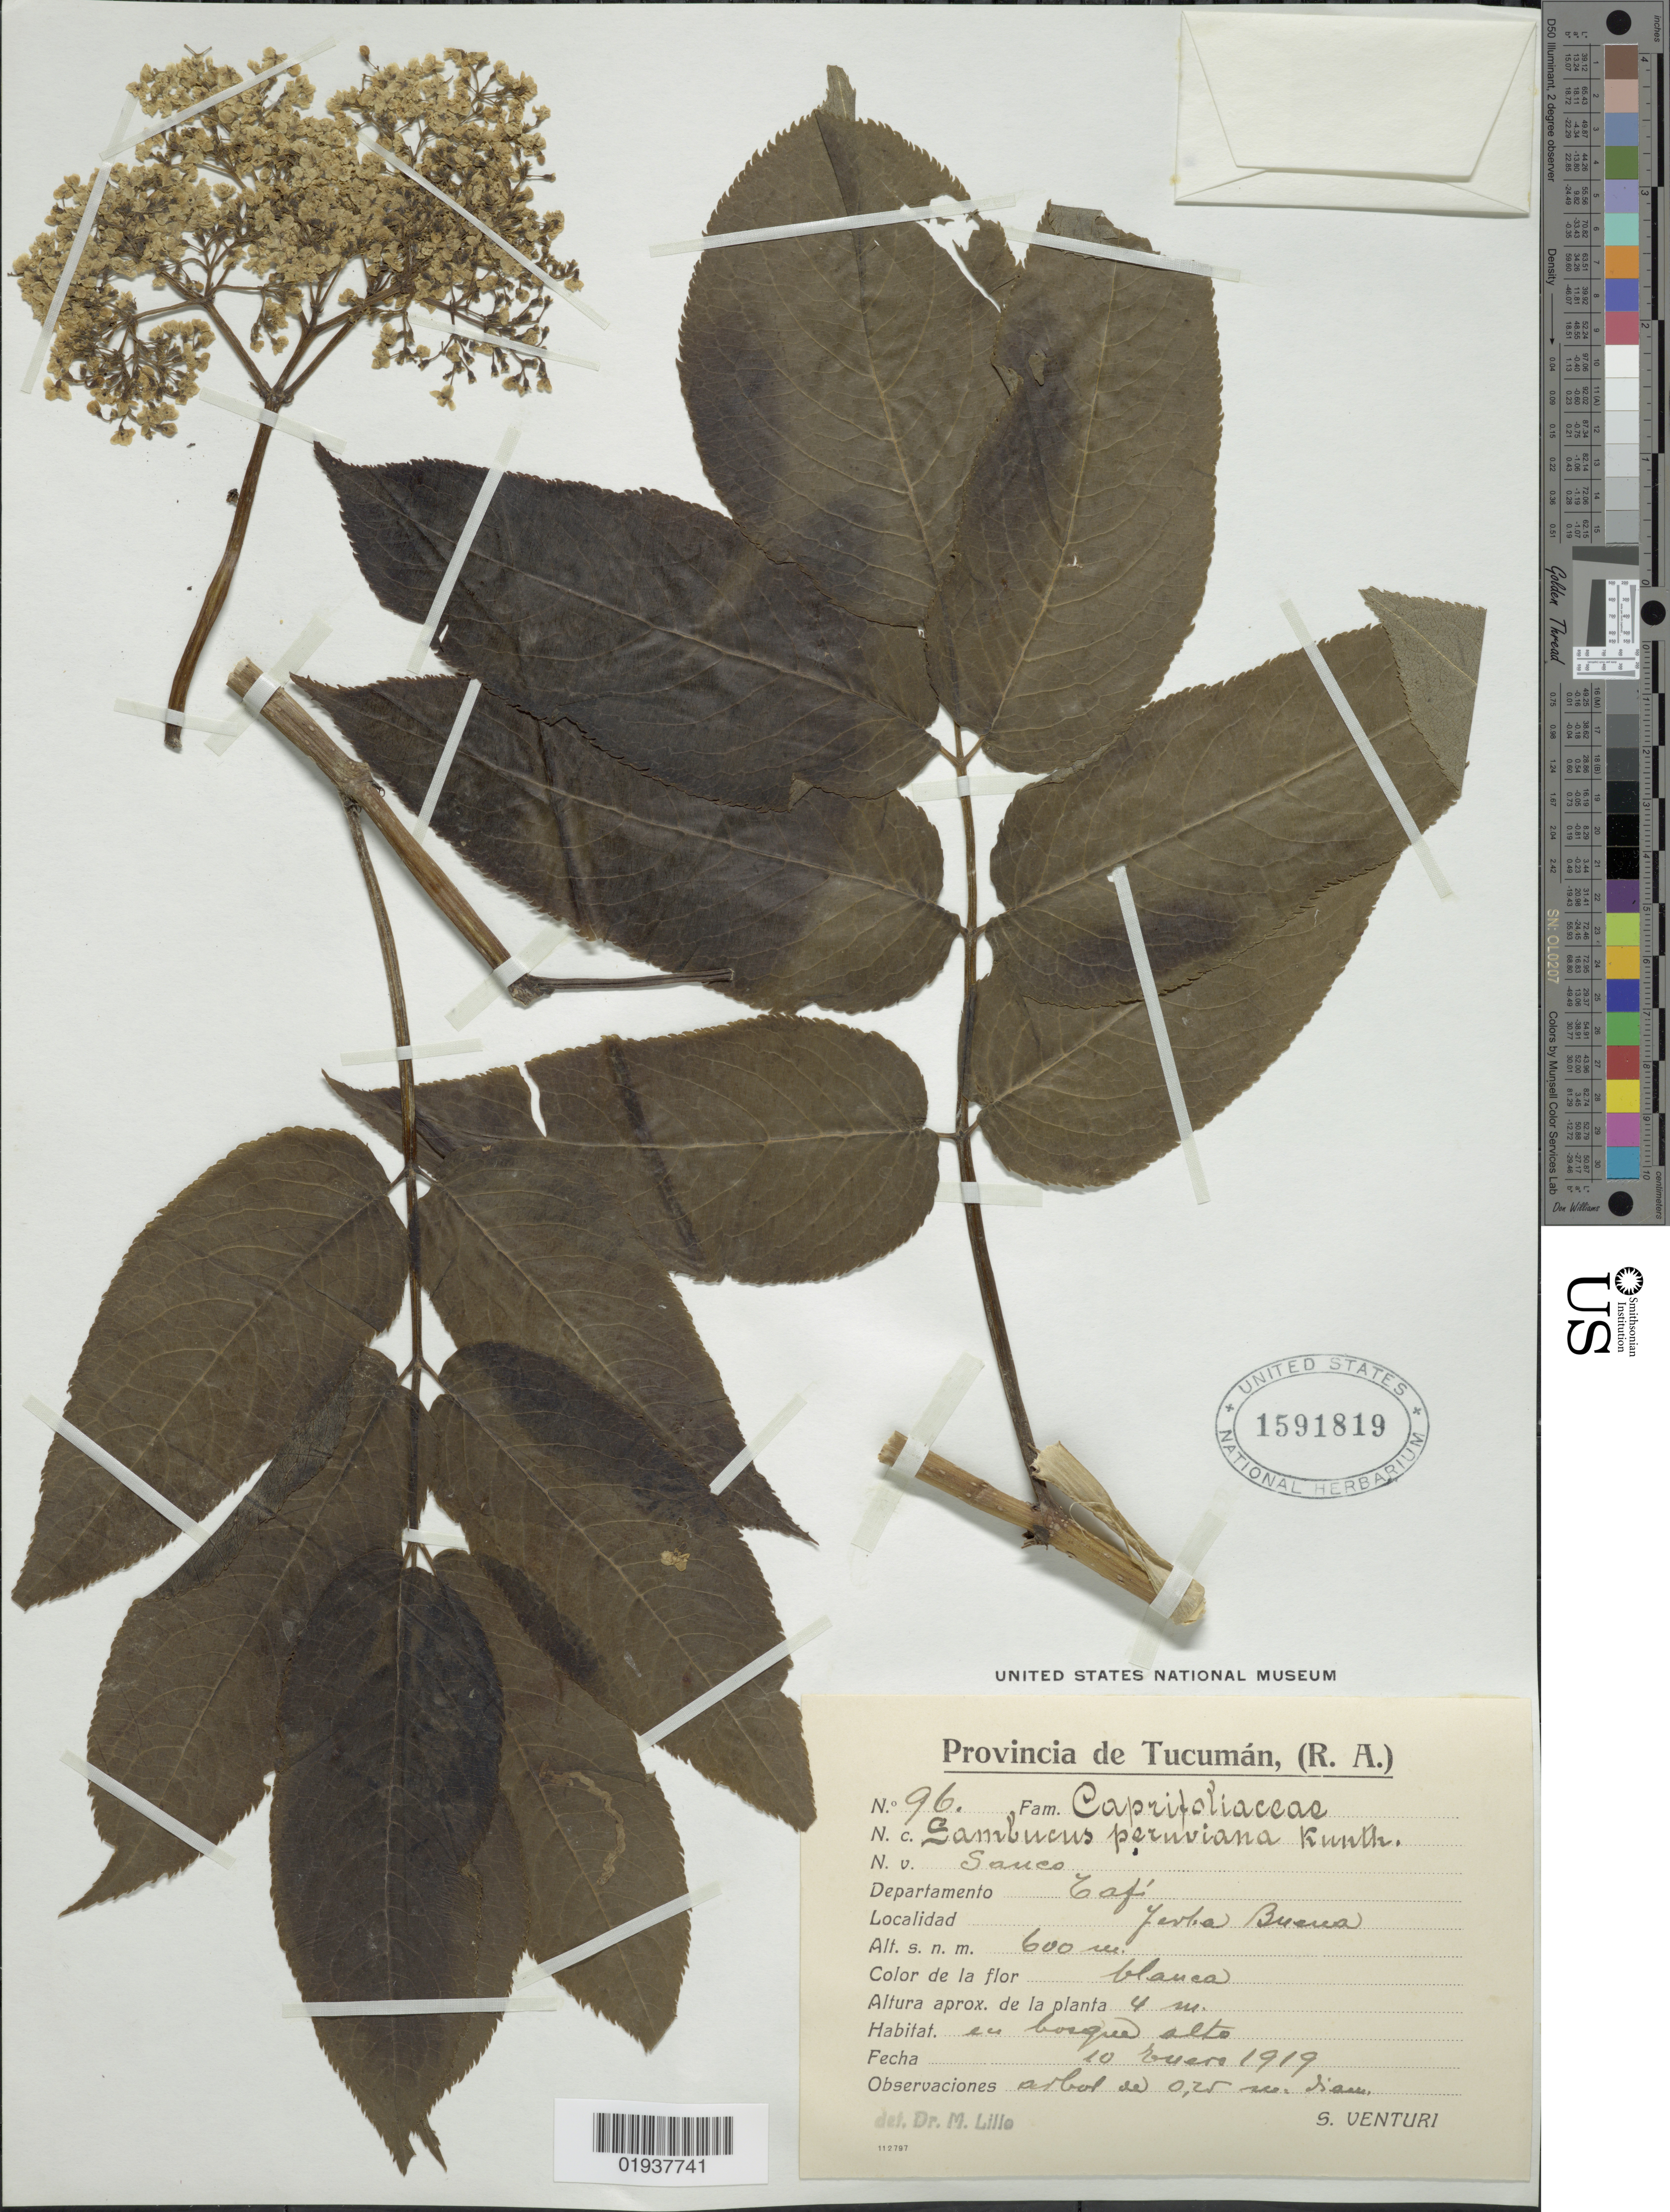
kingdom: Plantae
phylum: Tracheophyta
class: Magnoliopsida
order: Dipsacales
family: Viburnaceae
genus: Sambucus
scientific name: Sambucus peruviana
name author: Kunth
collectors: S. Venturi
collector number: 96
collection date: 1919-01-10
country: Argentina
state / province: Tucuman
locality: Provincia de Tucumán, (R. A.). Departamento Tafí. Geoba Buena.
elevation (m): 600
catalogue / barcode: US 1591819